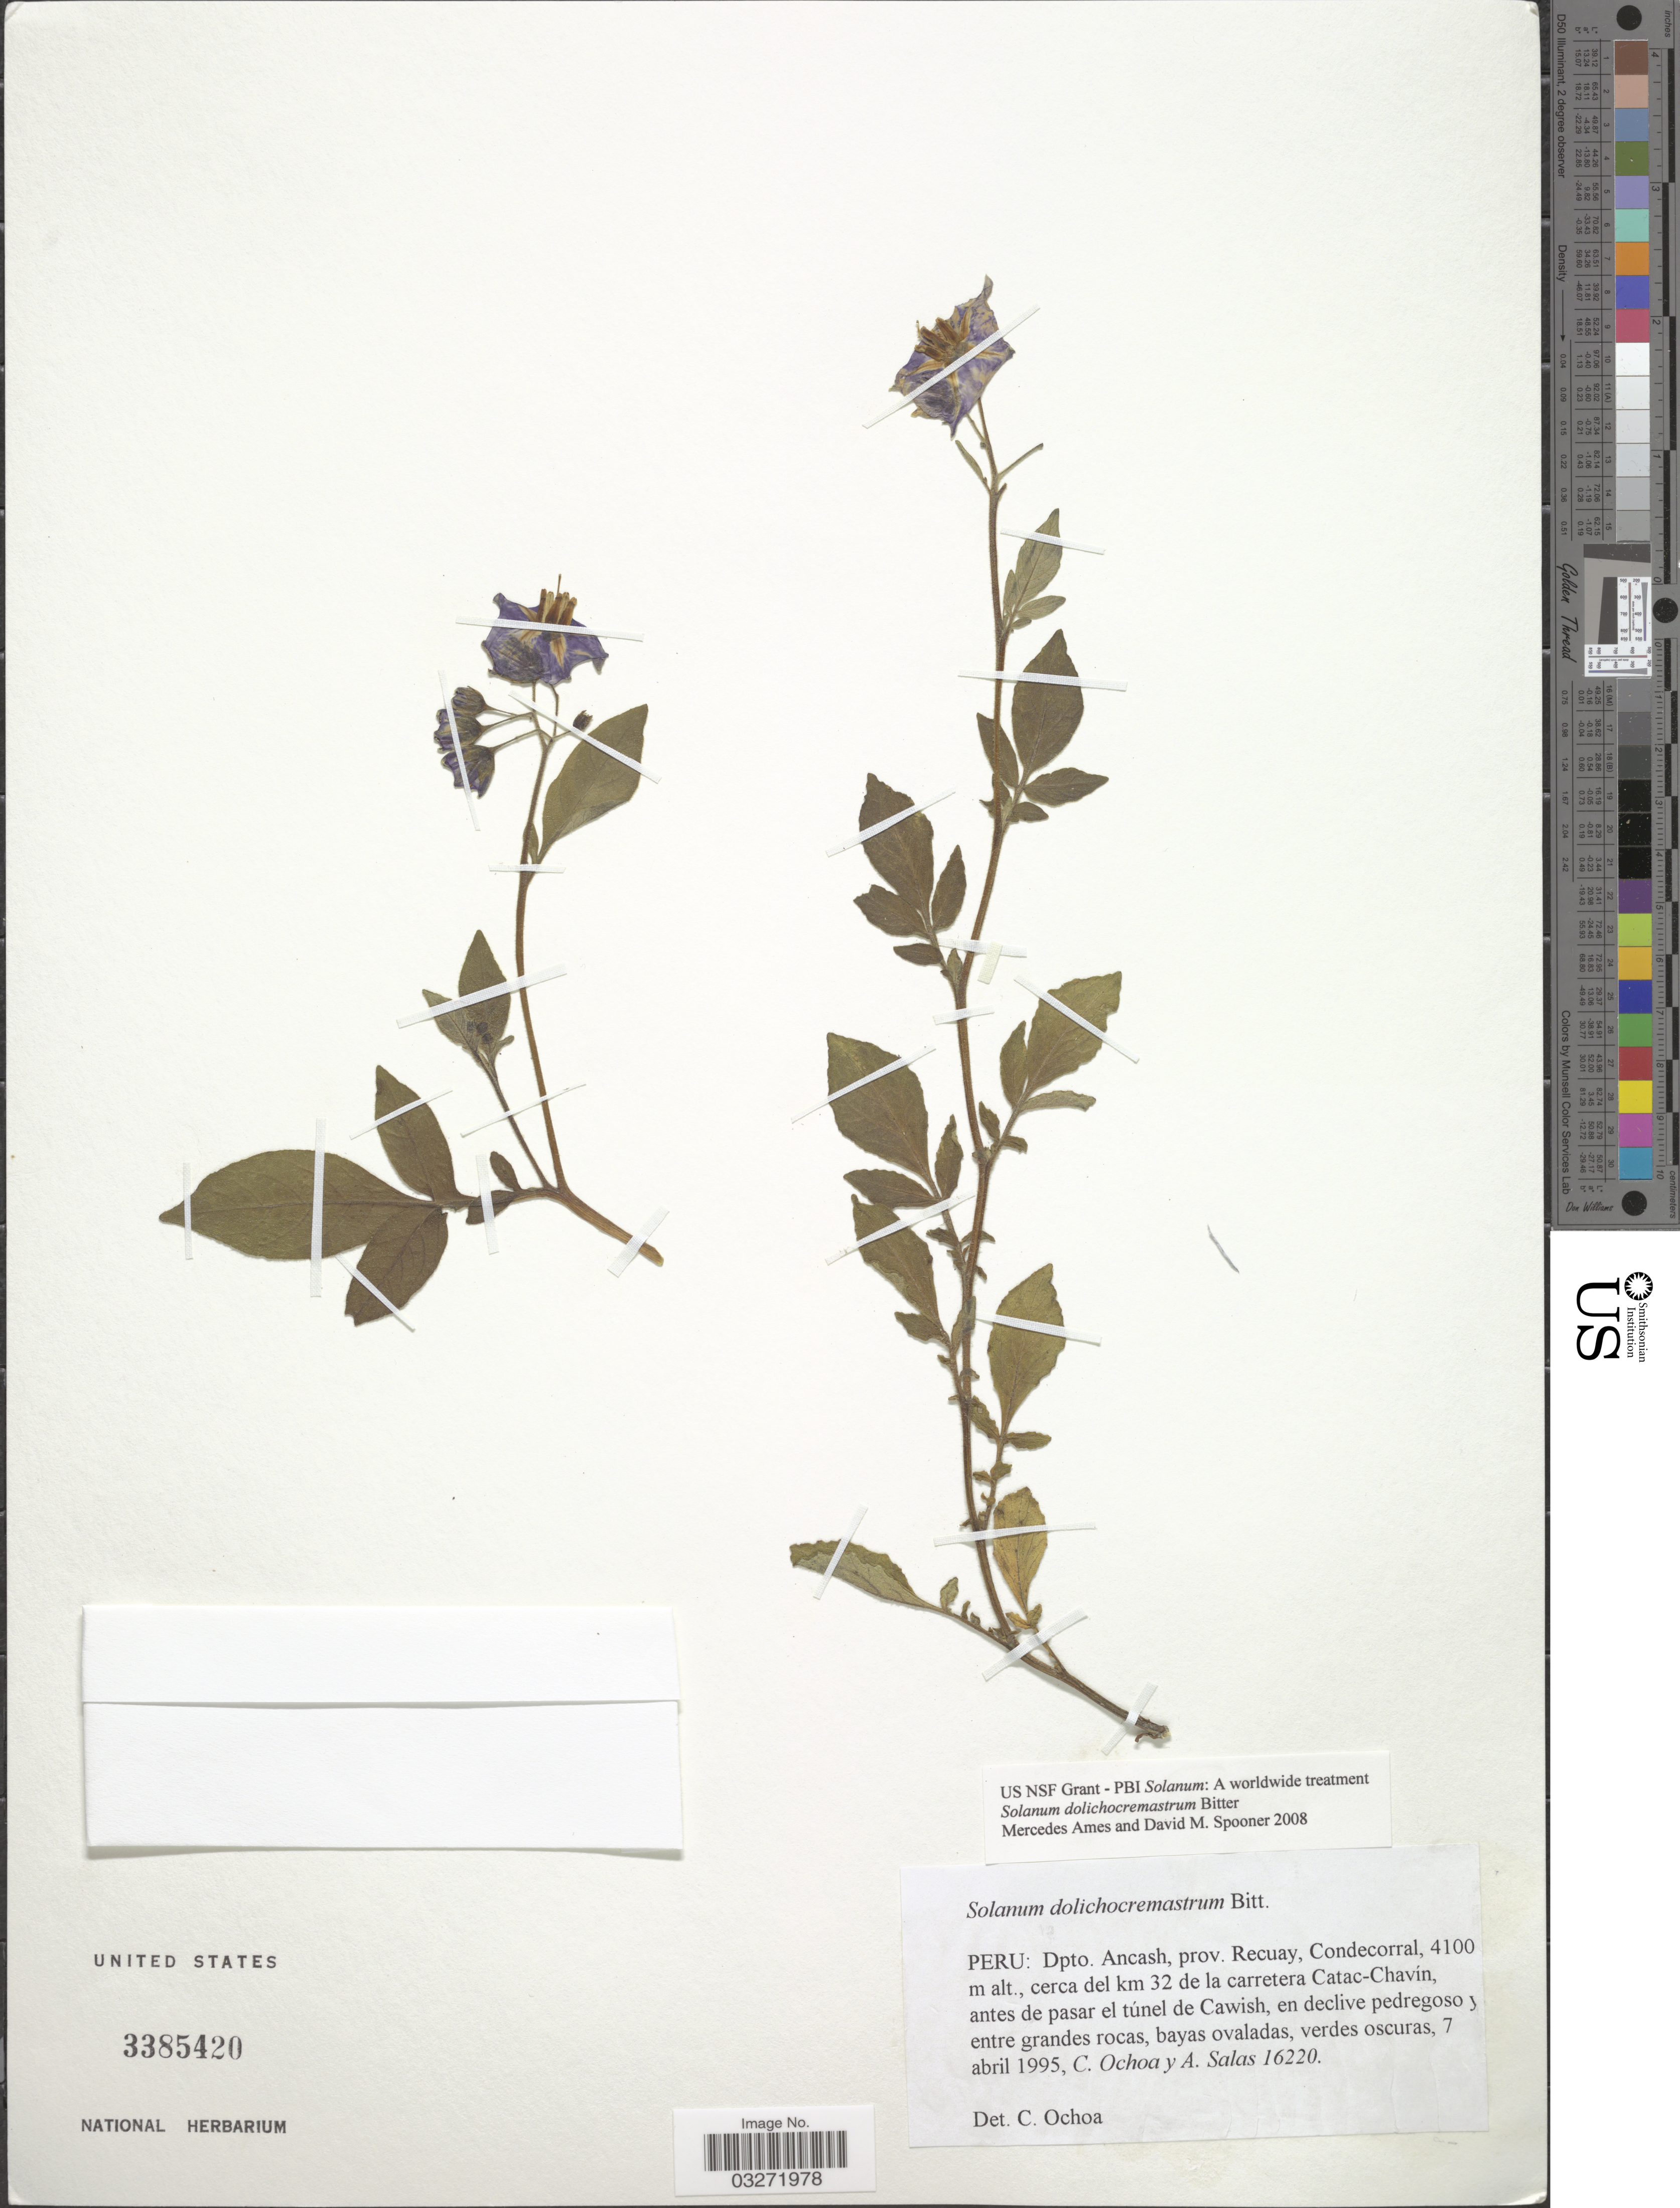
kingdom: Plantae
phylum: Tracheophyta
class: Magnoliopsida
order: Solanales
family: Solanaceae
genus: Solanum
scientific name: Solanum dolichocremastrum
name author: Bitter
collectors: C. Ochoa & A. Salas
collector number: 16220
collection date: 1995-04-07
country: Peru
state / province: Ancash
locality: Dpto. Ancash, prov. Recuay, Condecorral, cerca del km 32 de la carretera Catac-Chavín, antes de pasar el túnel de Cawish.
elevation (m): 4100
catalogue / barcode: US 3385420